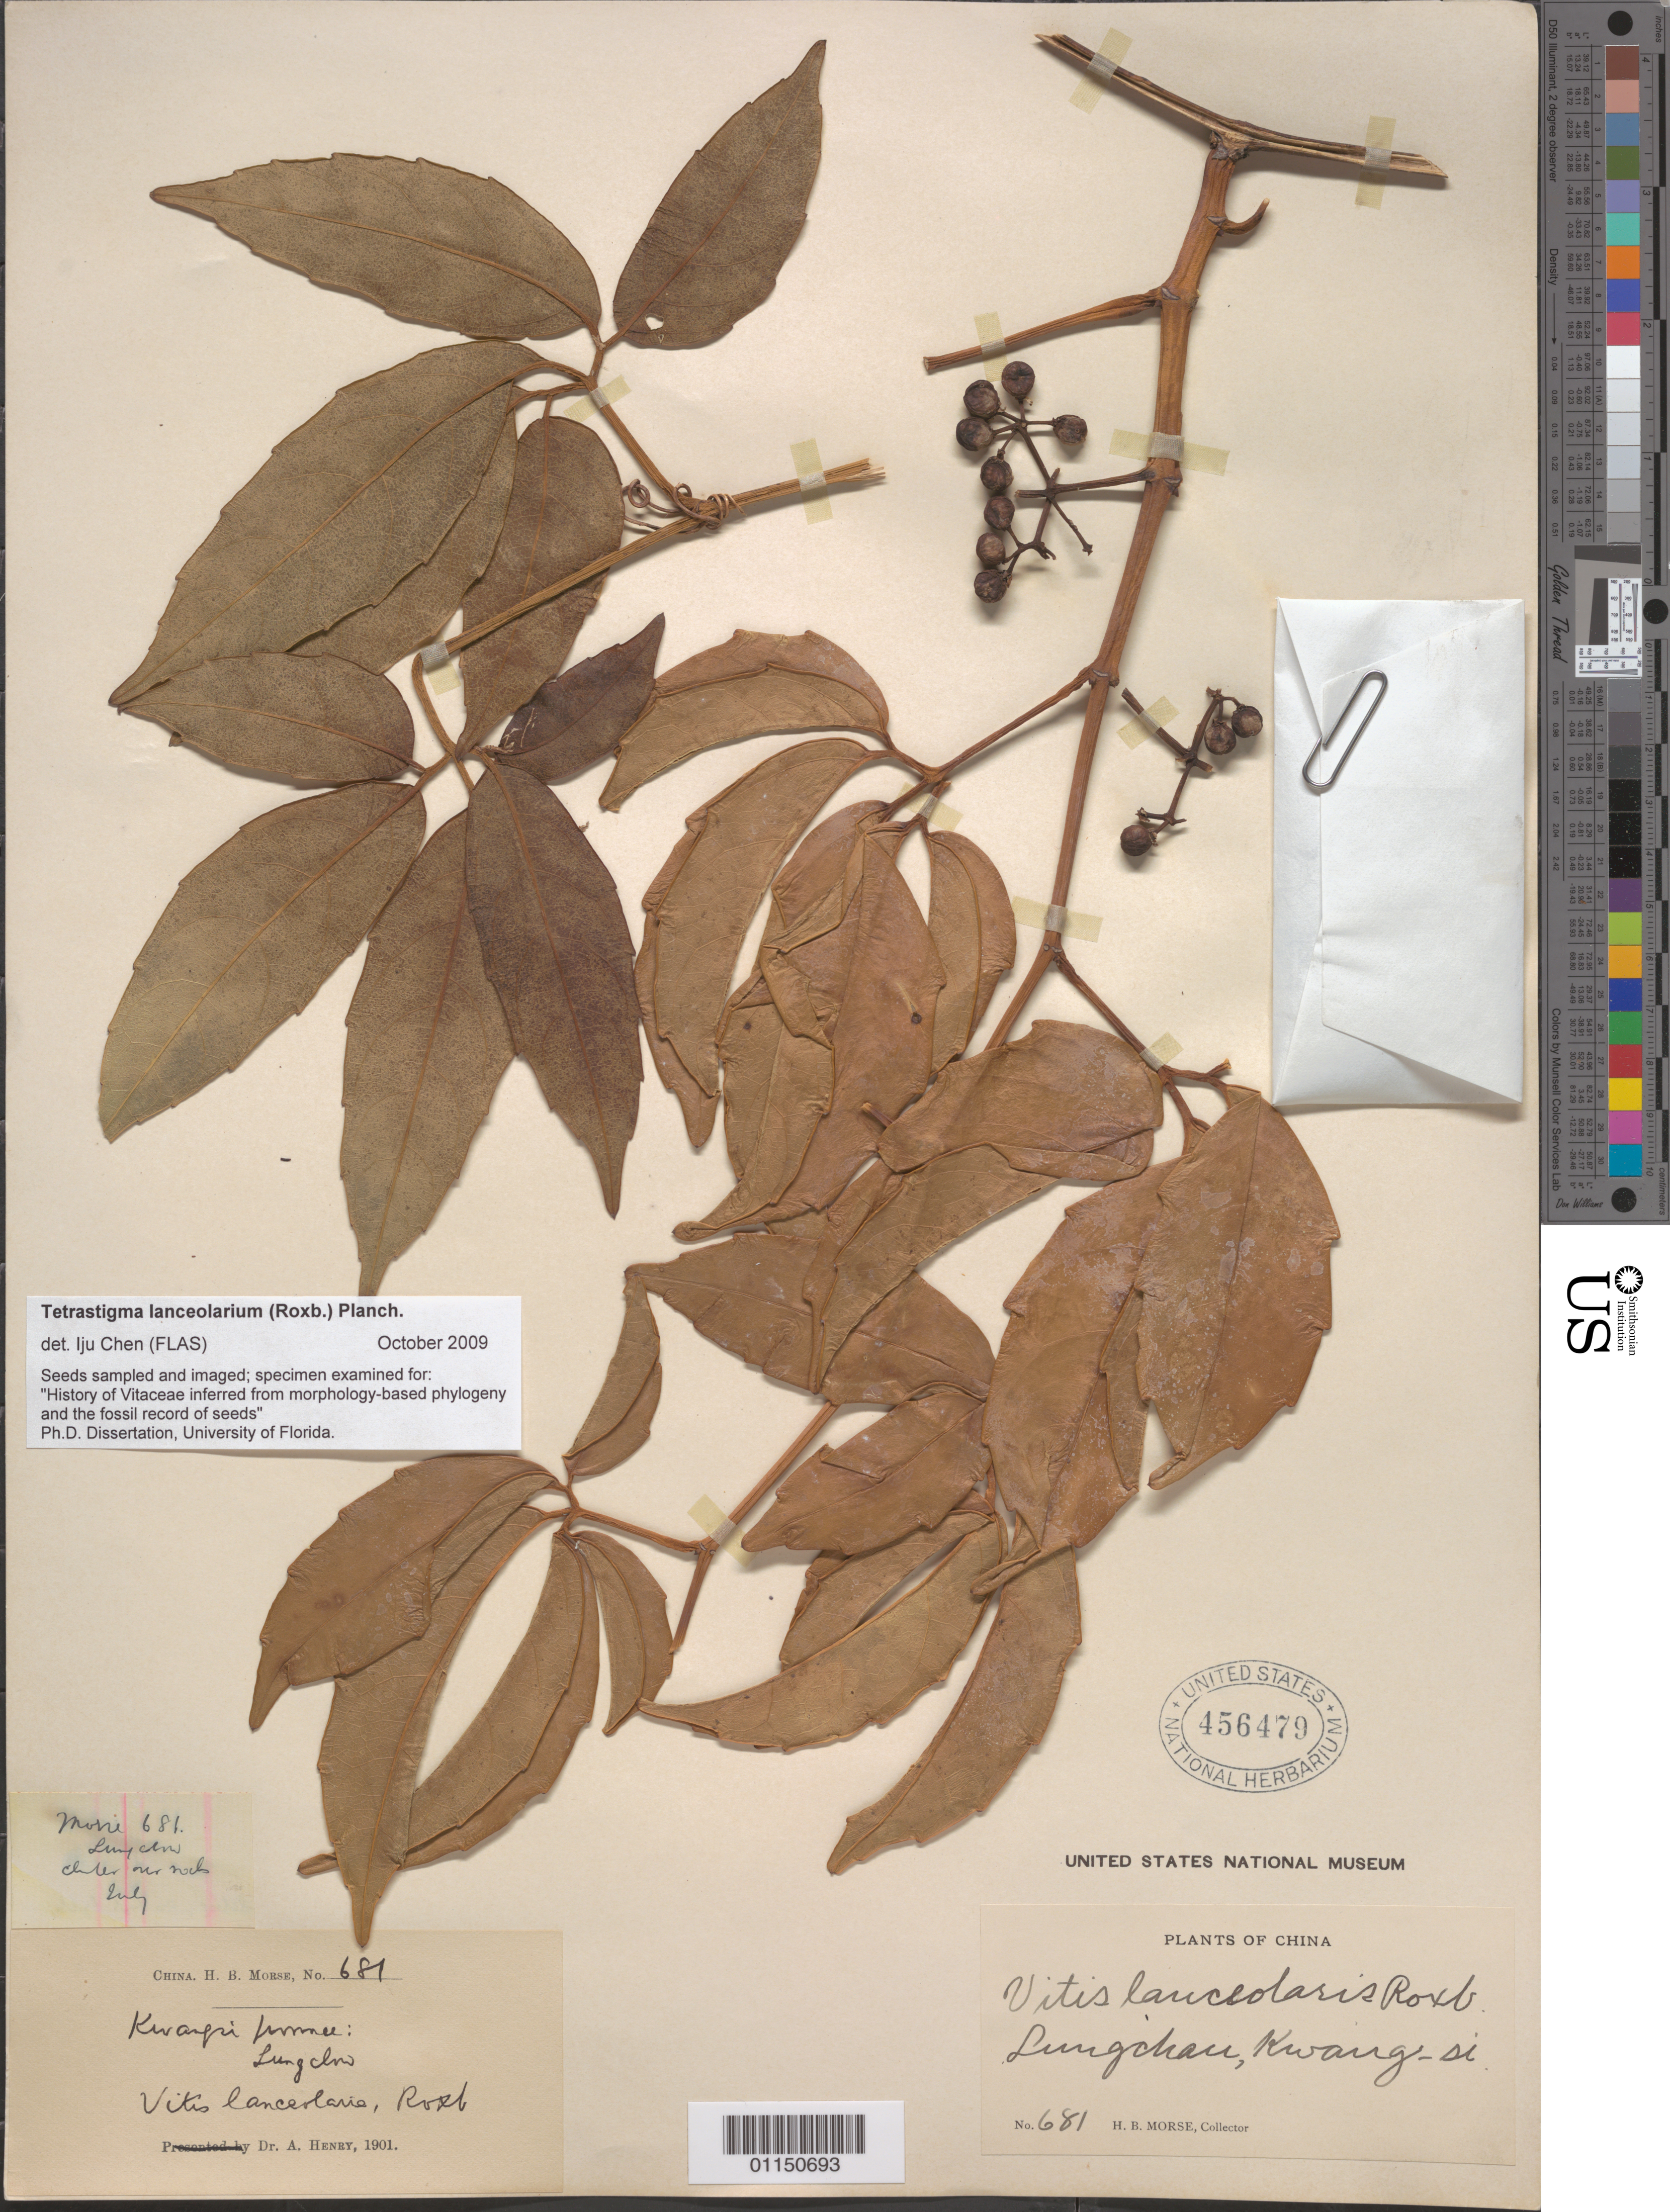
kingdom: Plantae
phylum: Tracheophyta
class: Magnoliopsida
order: Vitales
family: Vitaceae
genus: Tetrastigma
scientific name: Tetrastigma lanceolarium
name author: (Roxb.) Planch.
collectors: A. Henry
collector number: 481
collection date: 1901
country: China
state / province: Guangxi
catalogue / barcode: US 456479